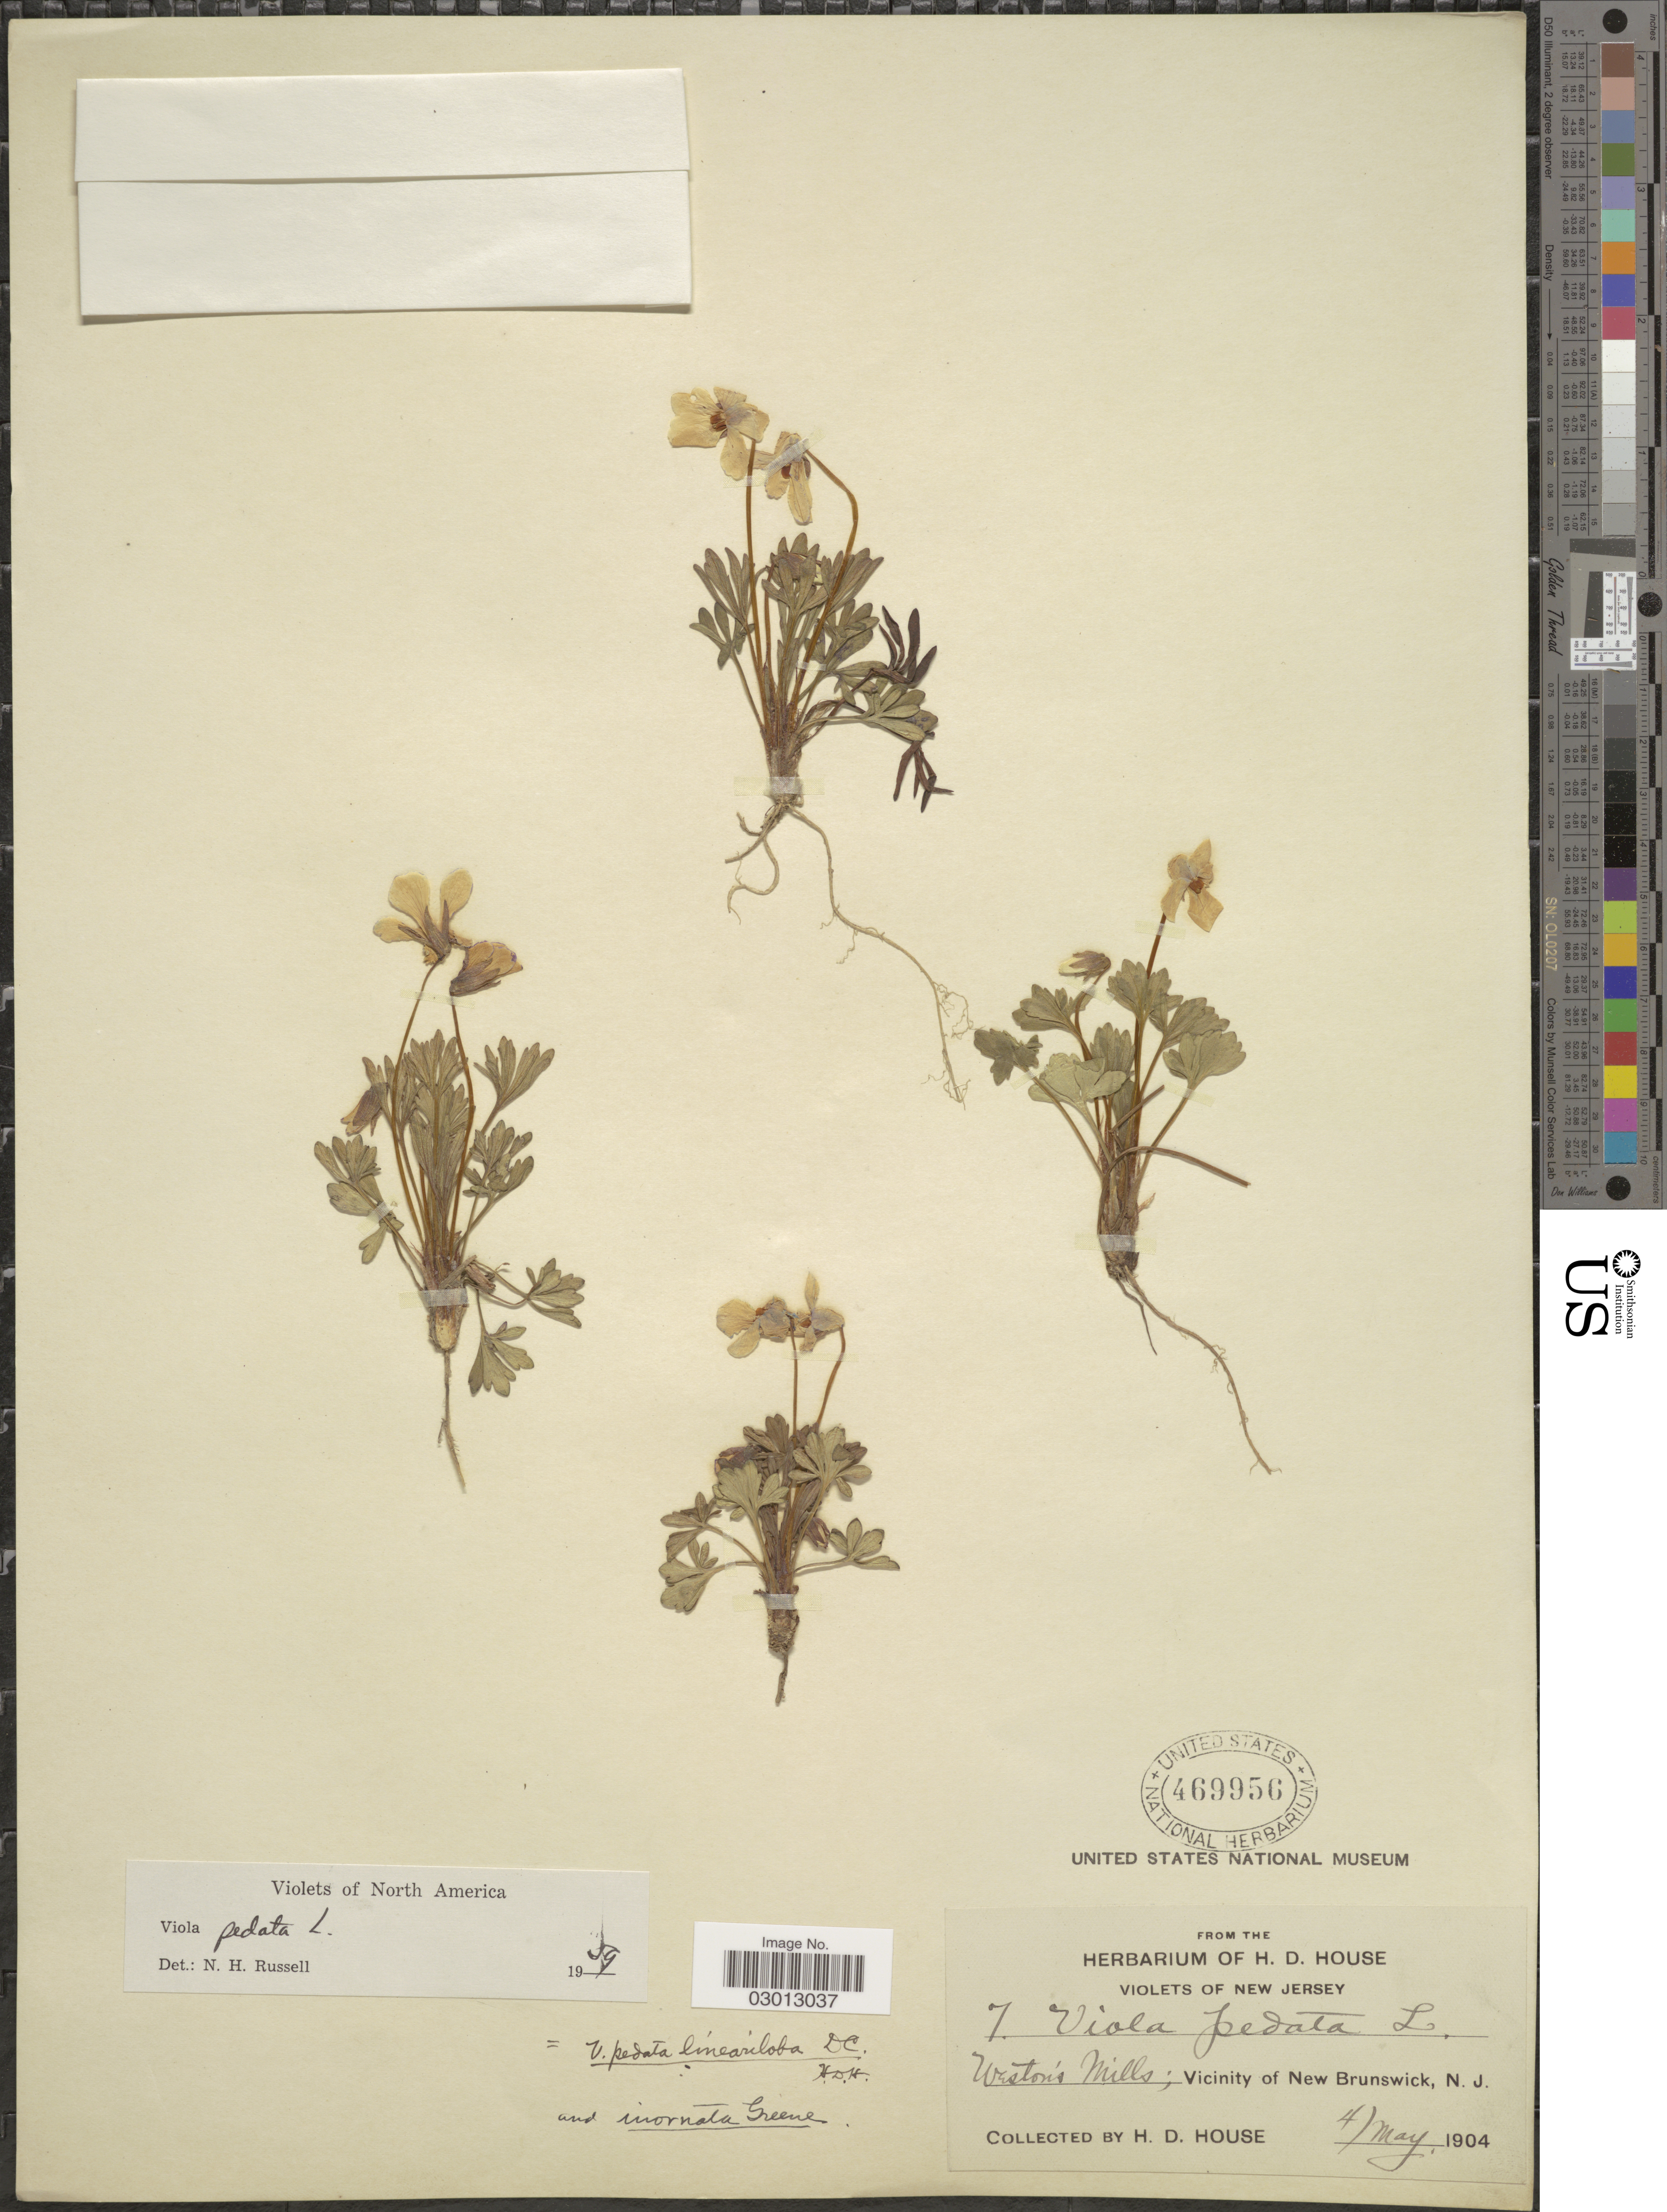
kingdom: Plantae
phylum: Tracheophyta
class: Magnoliopsida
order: Malpighiales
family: Violaceae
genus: Viola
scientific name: Viola pedata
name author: L.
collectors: H. D. House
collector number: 7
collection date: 1904-05-04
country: United States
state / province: New Jersey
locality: Weston's Mills; Vicinity of New Brunswick, N. J.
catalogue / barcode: US 469956